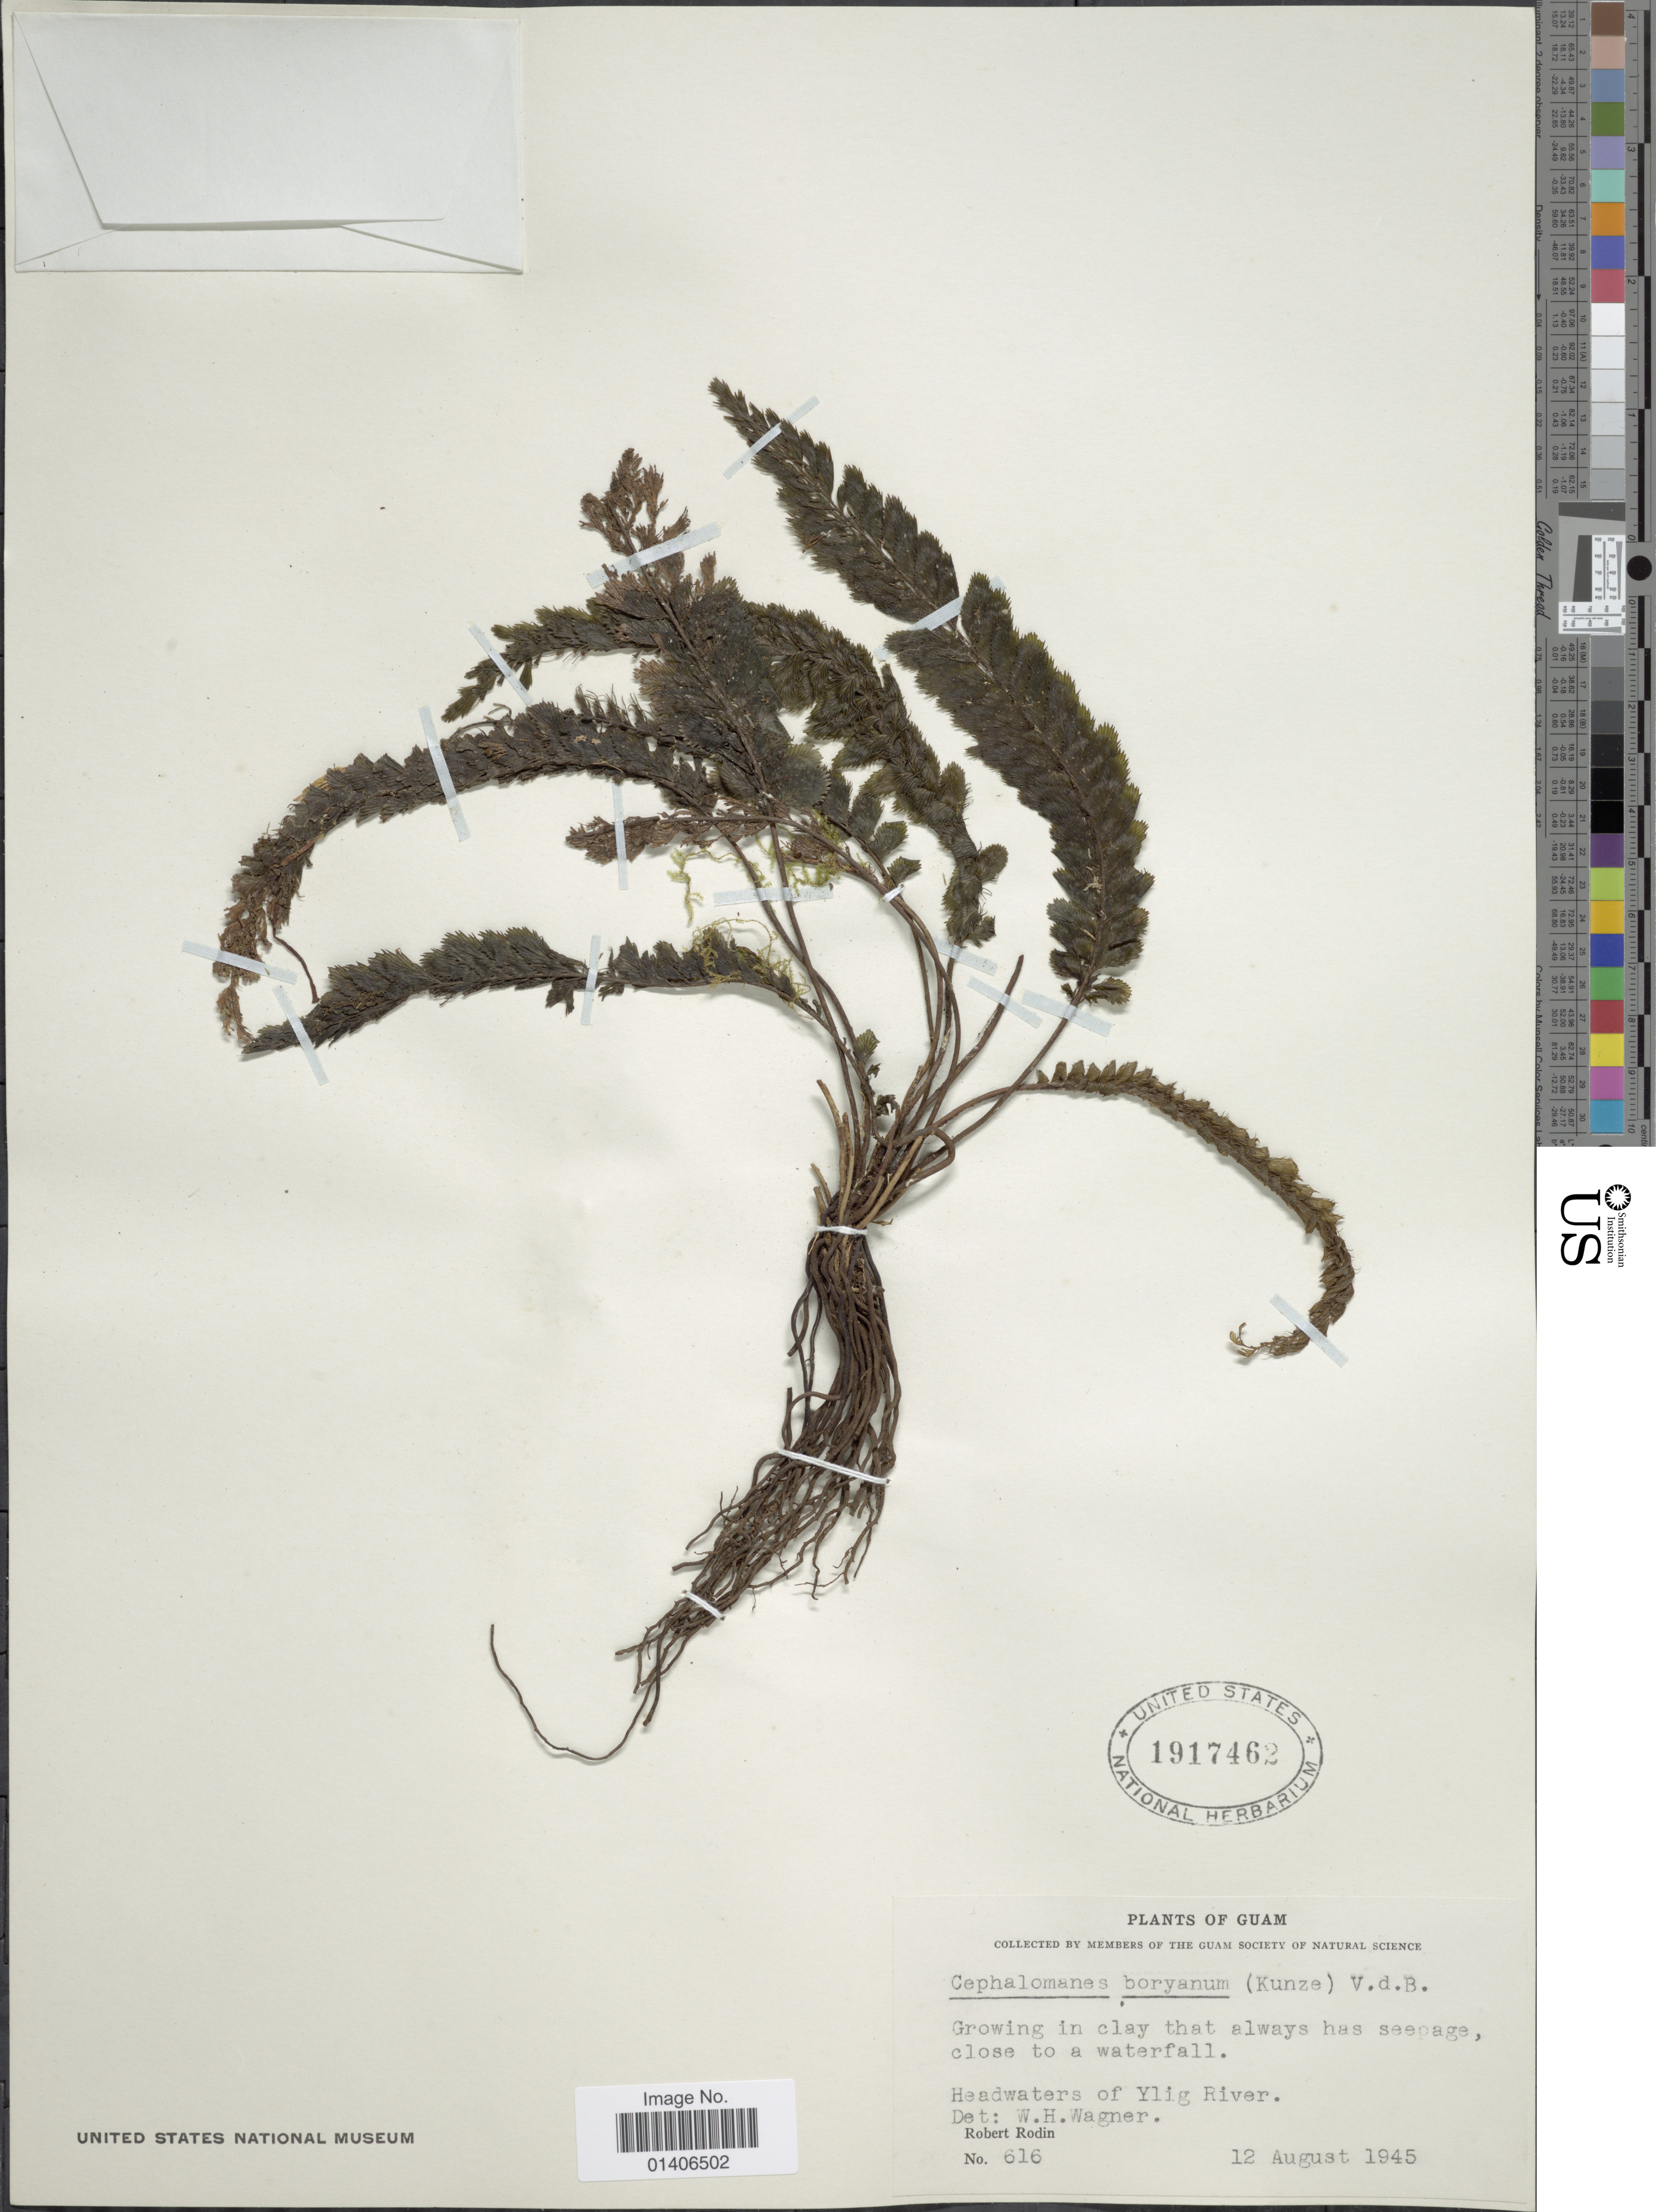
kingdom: Plantae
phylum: Tracheophyta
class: Polypodiopsida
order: Hymenophyllales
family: Hymenophyllaceae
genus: Cephalomanes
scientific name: Cephalomanes atrovirens subsp. boryanum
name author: (Kunze) K. Iwats.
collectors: R. Rodin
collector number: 616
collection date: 1945-08-12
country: Guam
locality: Growing in clay that always has seepage, close to a waterfall, Headwaters of Ylig River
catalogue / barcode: US 1917462